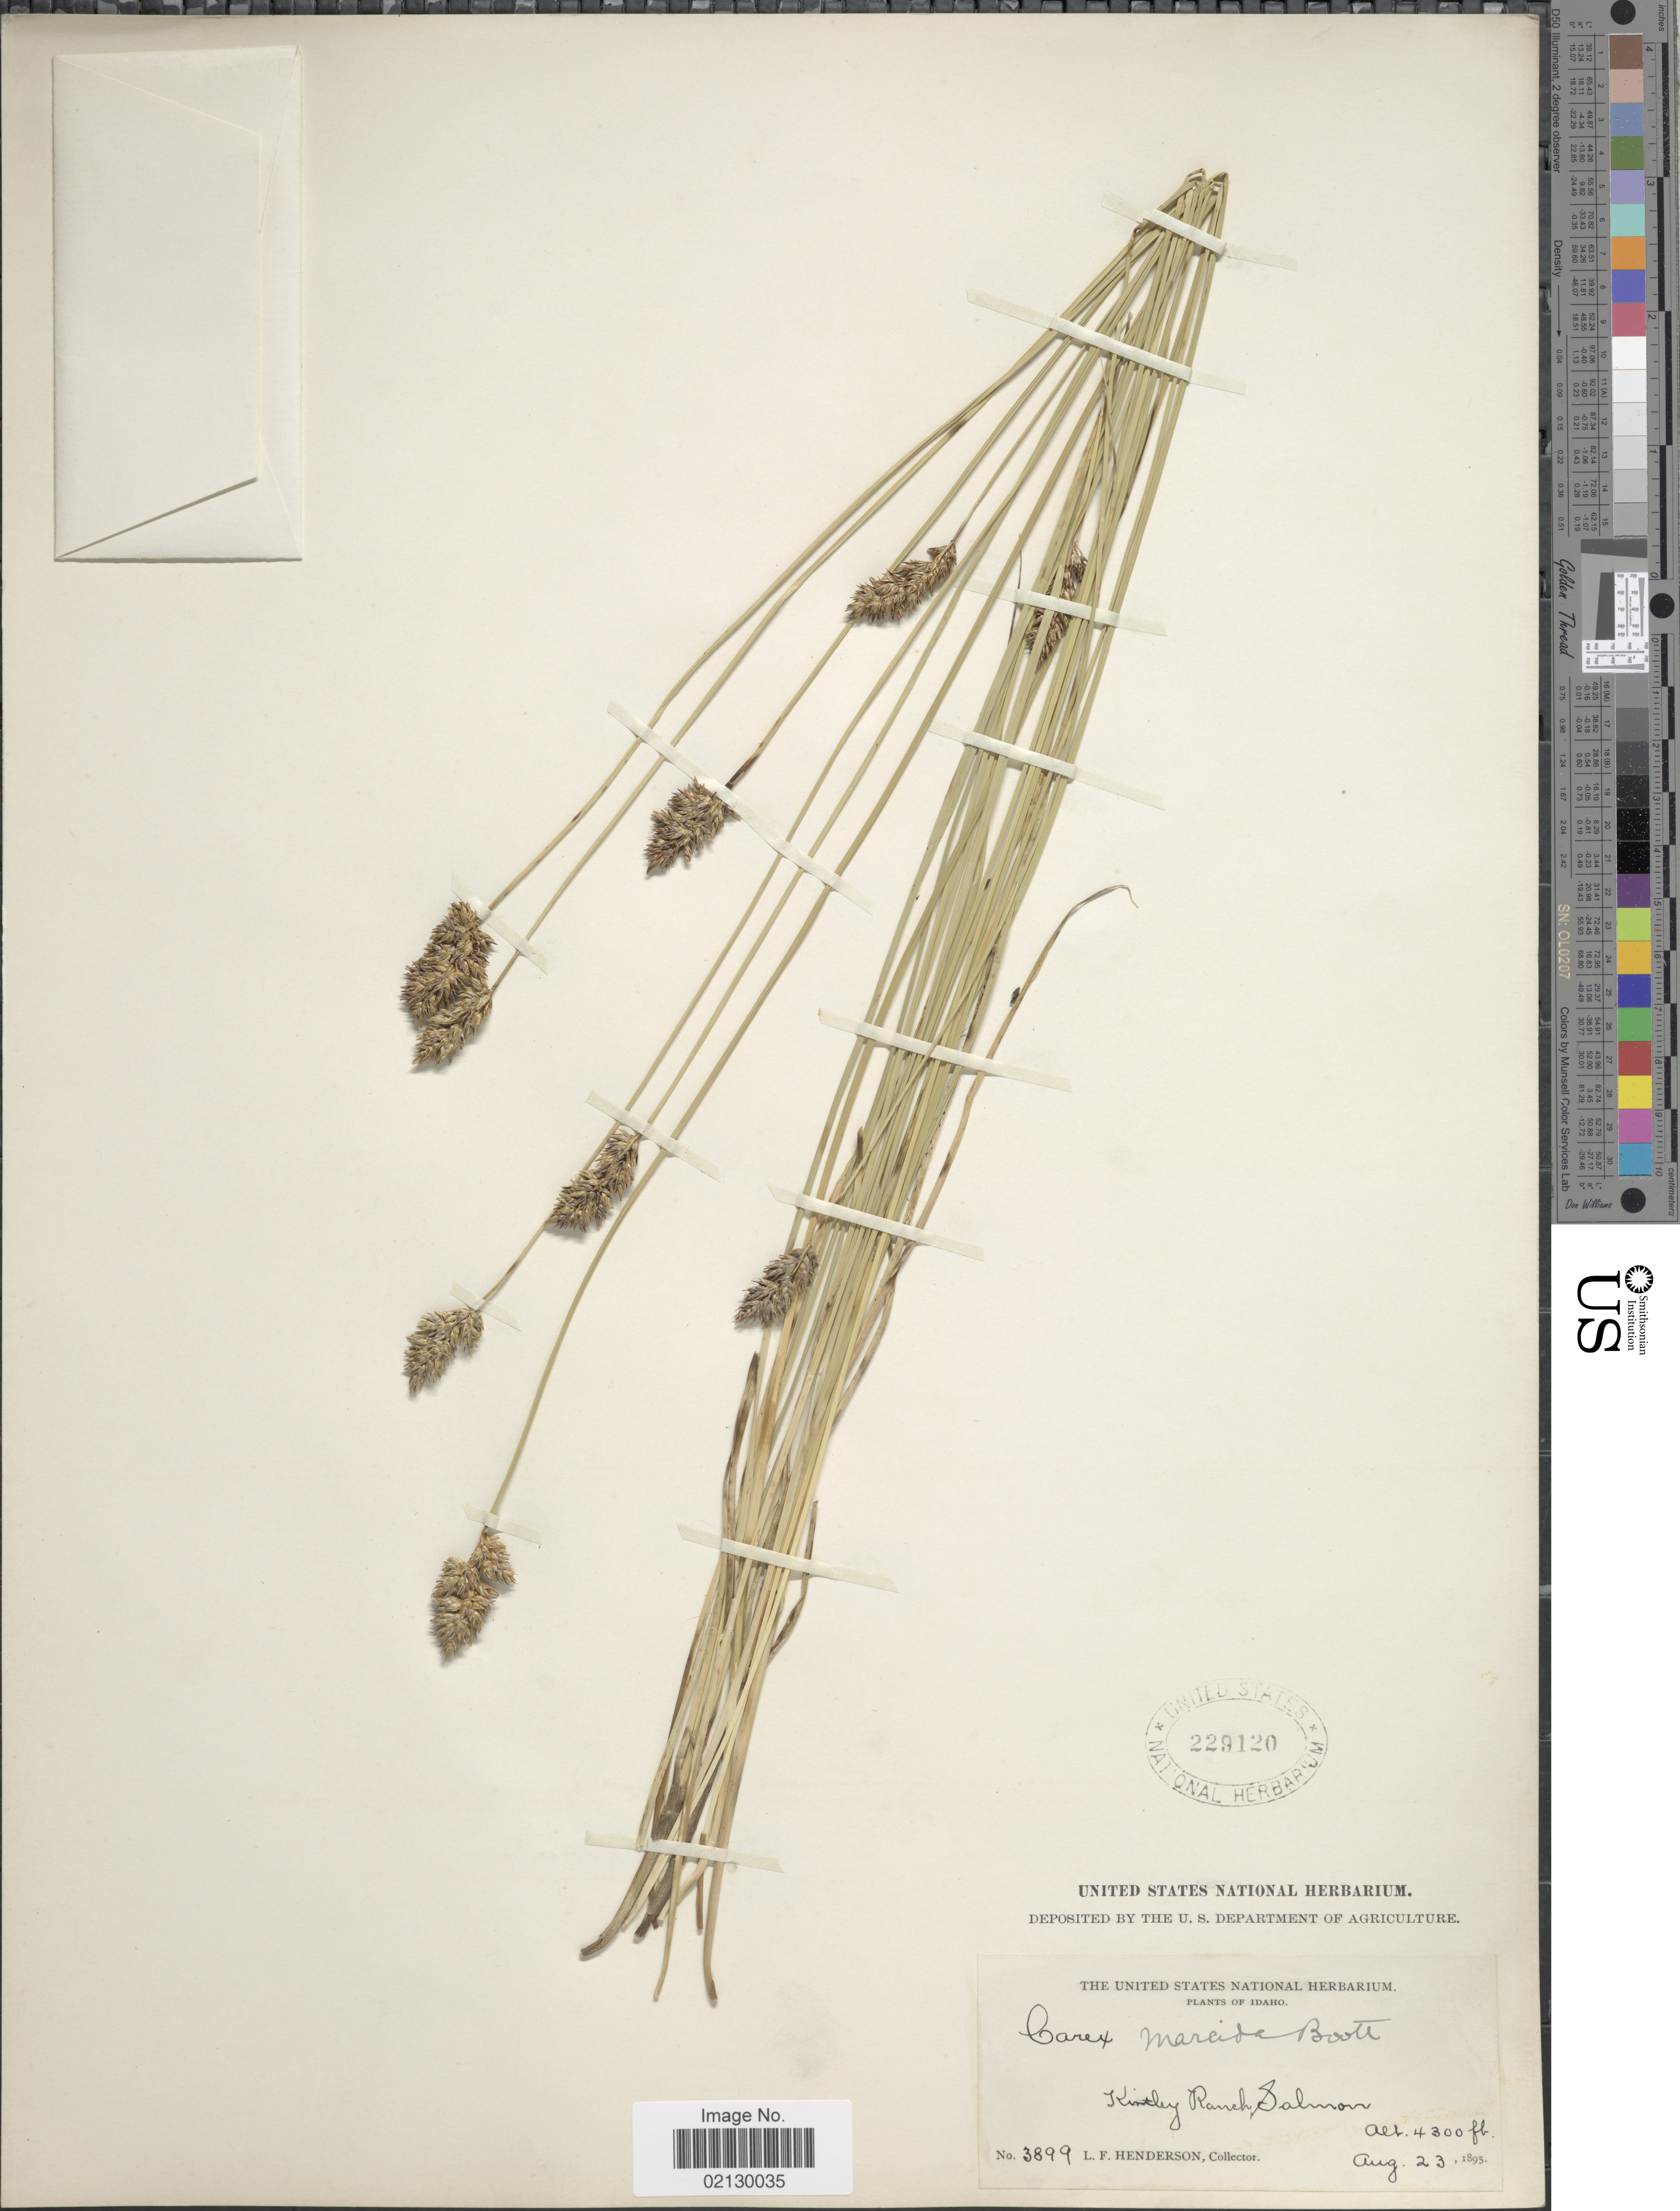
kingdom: Plantae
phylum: Tracheophyta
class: Liliopsida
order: Poales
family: Cyperaceae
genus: Carex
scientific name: Carex praegracilis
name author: W. Boott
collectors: L. Henderson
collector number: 3899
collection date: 1895-08-23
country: United States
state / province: Idaho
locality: Kintley Ranch, Salmon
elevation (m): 1311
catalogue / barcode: US 229120